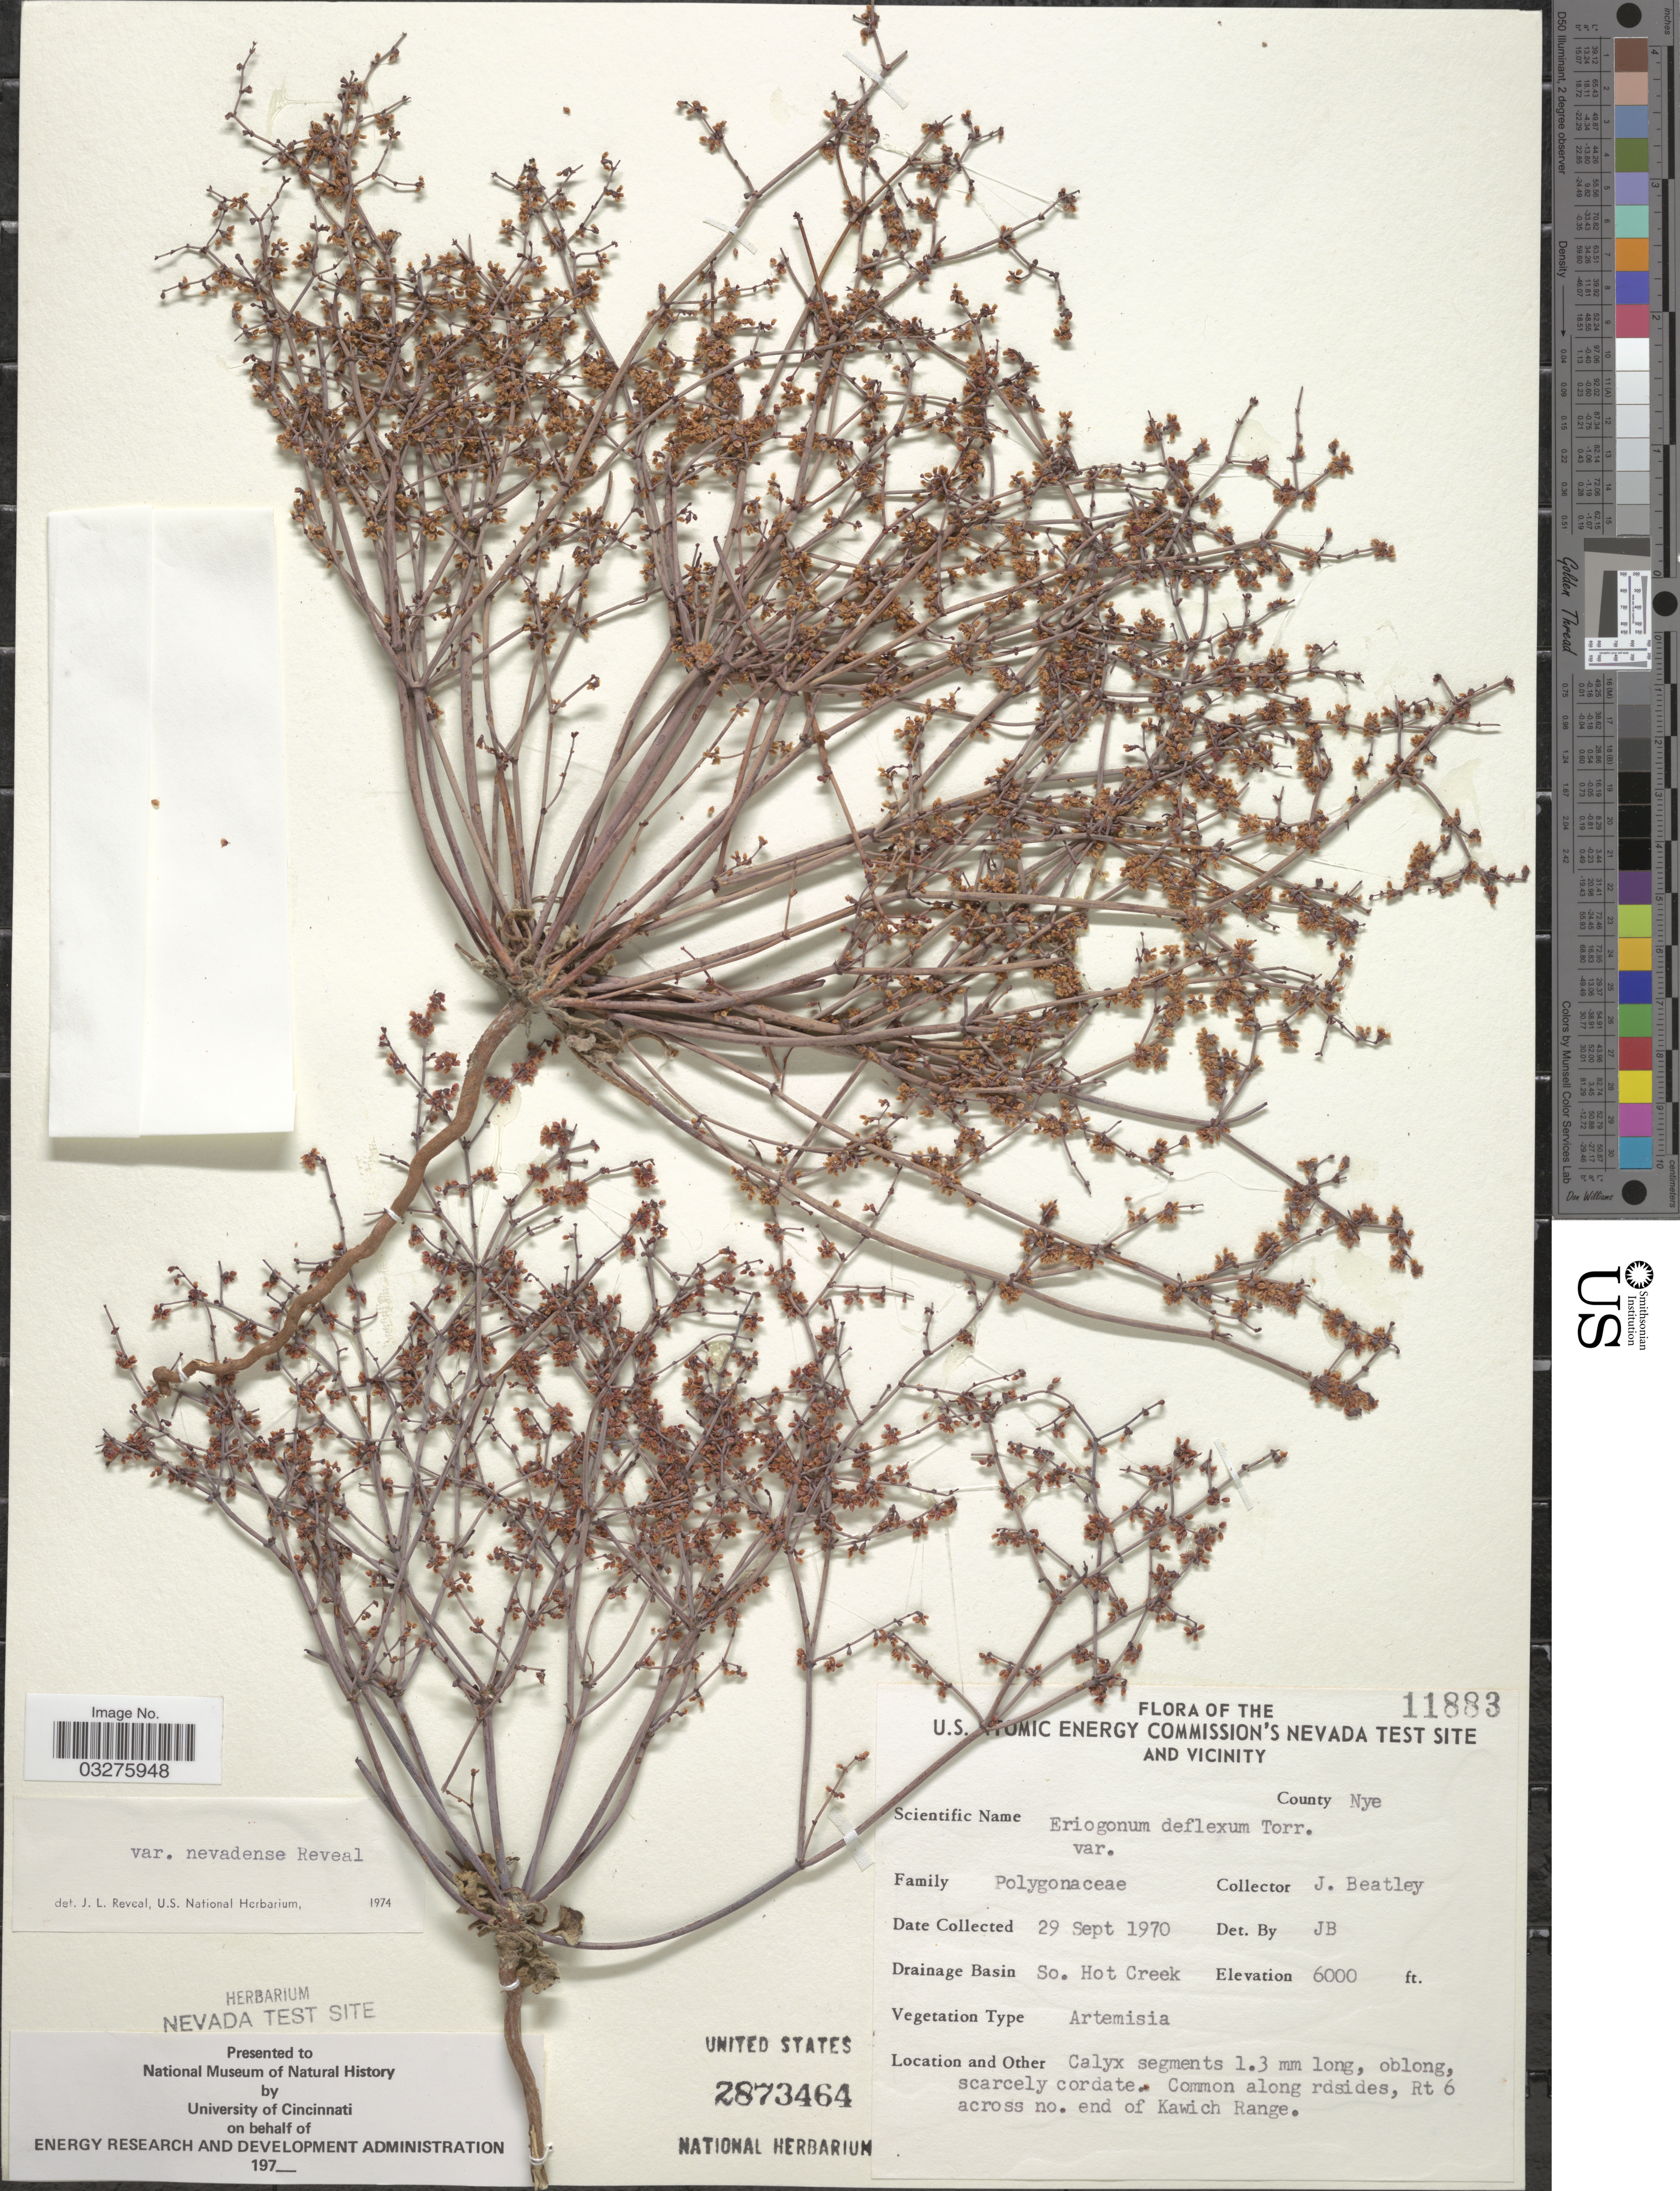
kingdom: Plantae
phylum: Tracheophyta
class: Magnoliopsida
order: Caryophyllales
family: Polygonaceae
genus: Eriogonum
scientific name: Eriogonum deflexum var. nevadense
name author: Reveal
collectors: J. C. Beatley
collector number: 11883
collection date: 1970-09-29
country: United States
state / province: Nevada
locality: The U.S. Atomic Energy Commission's Nevada Test Site and vicinity. County Nye. Drainage Basin So. Hot Creek. Rt 6 across no. end of Kawich Range.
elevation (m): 1829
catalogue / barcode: US 2873464